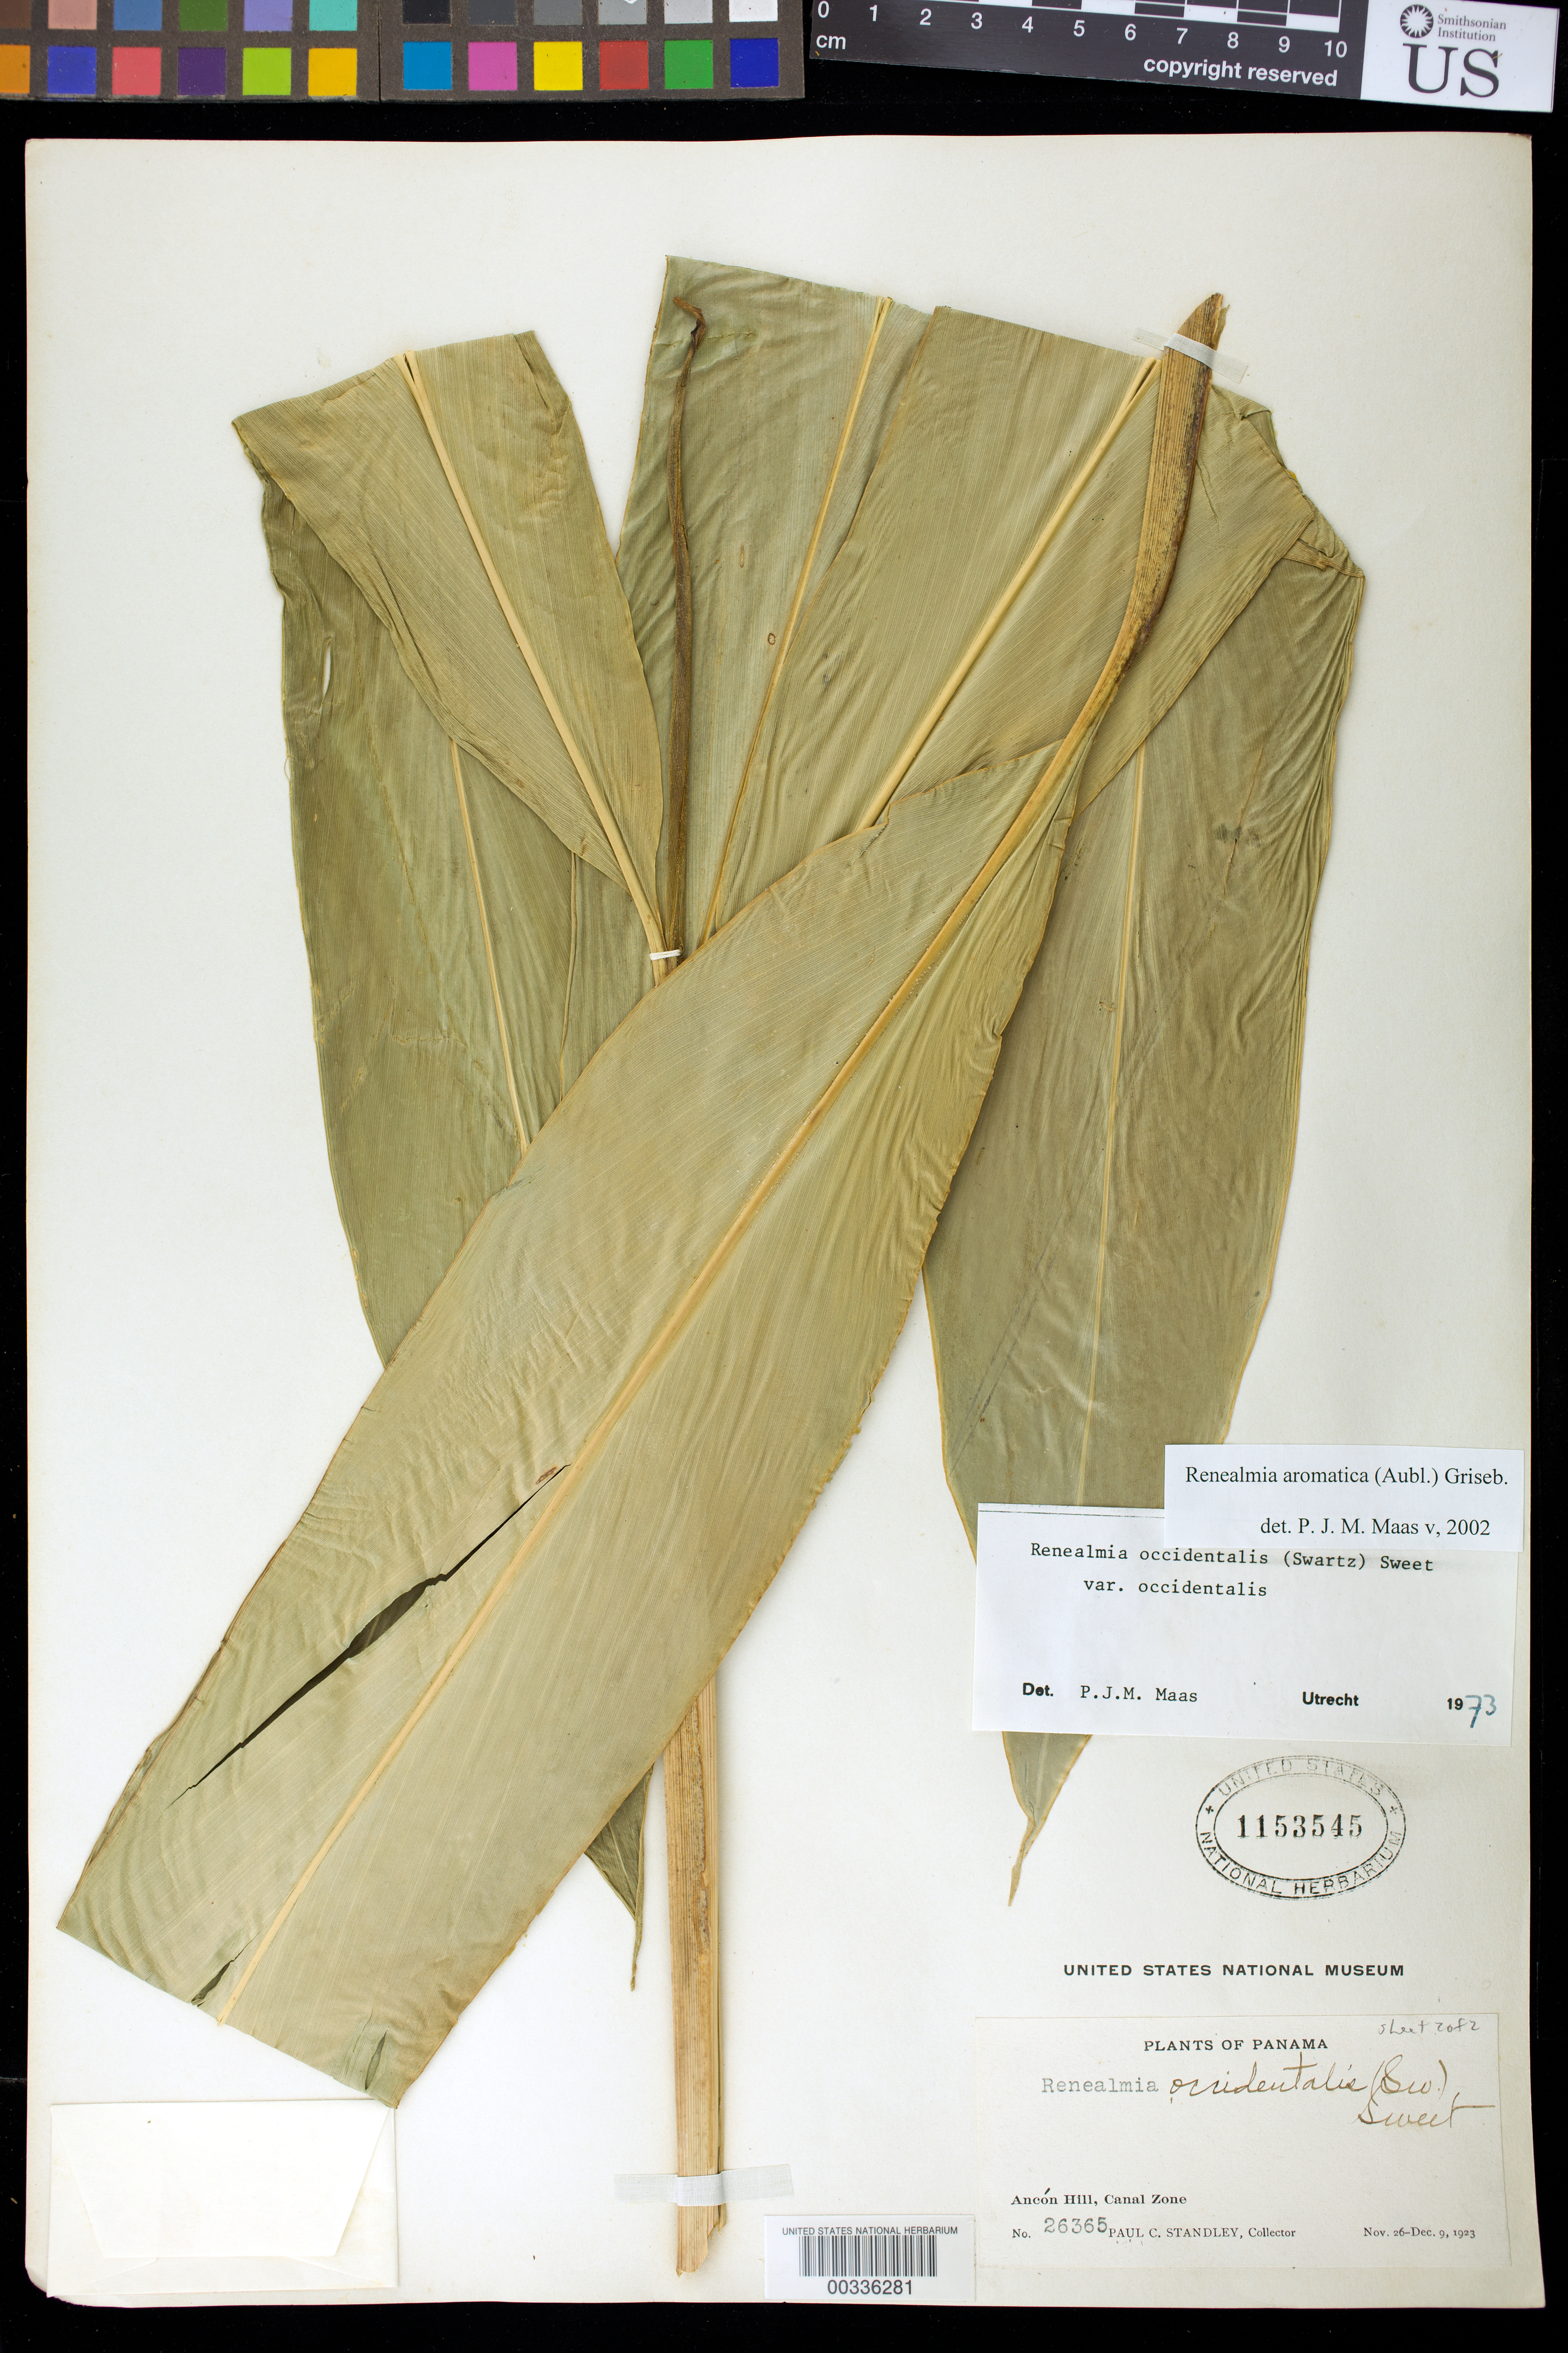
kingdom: Plantae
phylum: Tracheophyta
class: Liliopsida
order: Zingiberales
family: Zingiberaceae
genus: Renealmia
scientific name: Renealmia aromatica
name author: (Aubl.) Griseb.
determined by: Maas, Paul J. M.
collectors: P. C. Standley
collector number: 26365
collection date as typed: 26 Nov 1923 to 09 Dec 1923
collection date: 1923-11-26/1923-12-09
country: Panama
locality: Ancon Hill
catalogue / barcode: US 1153545